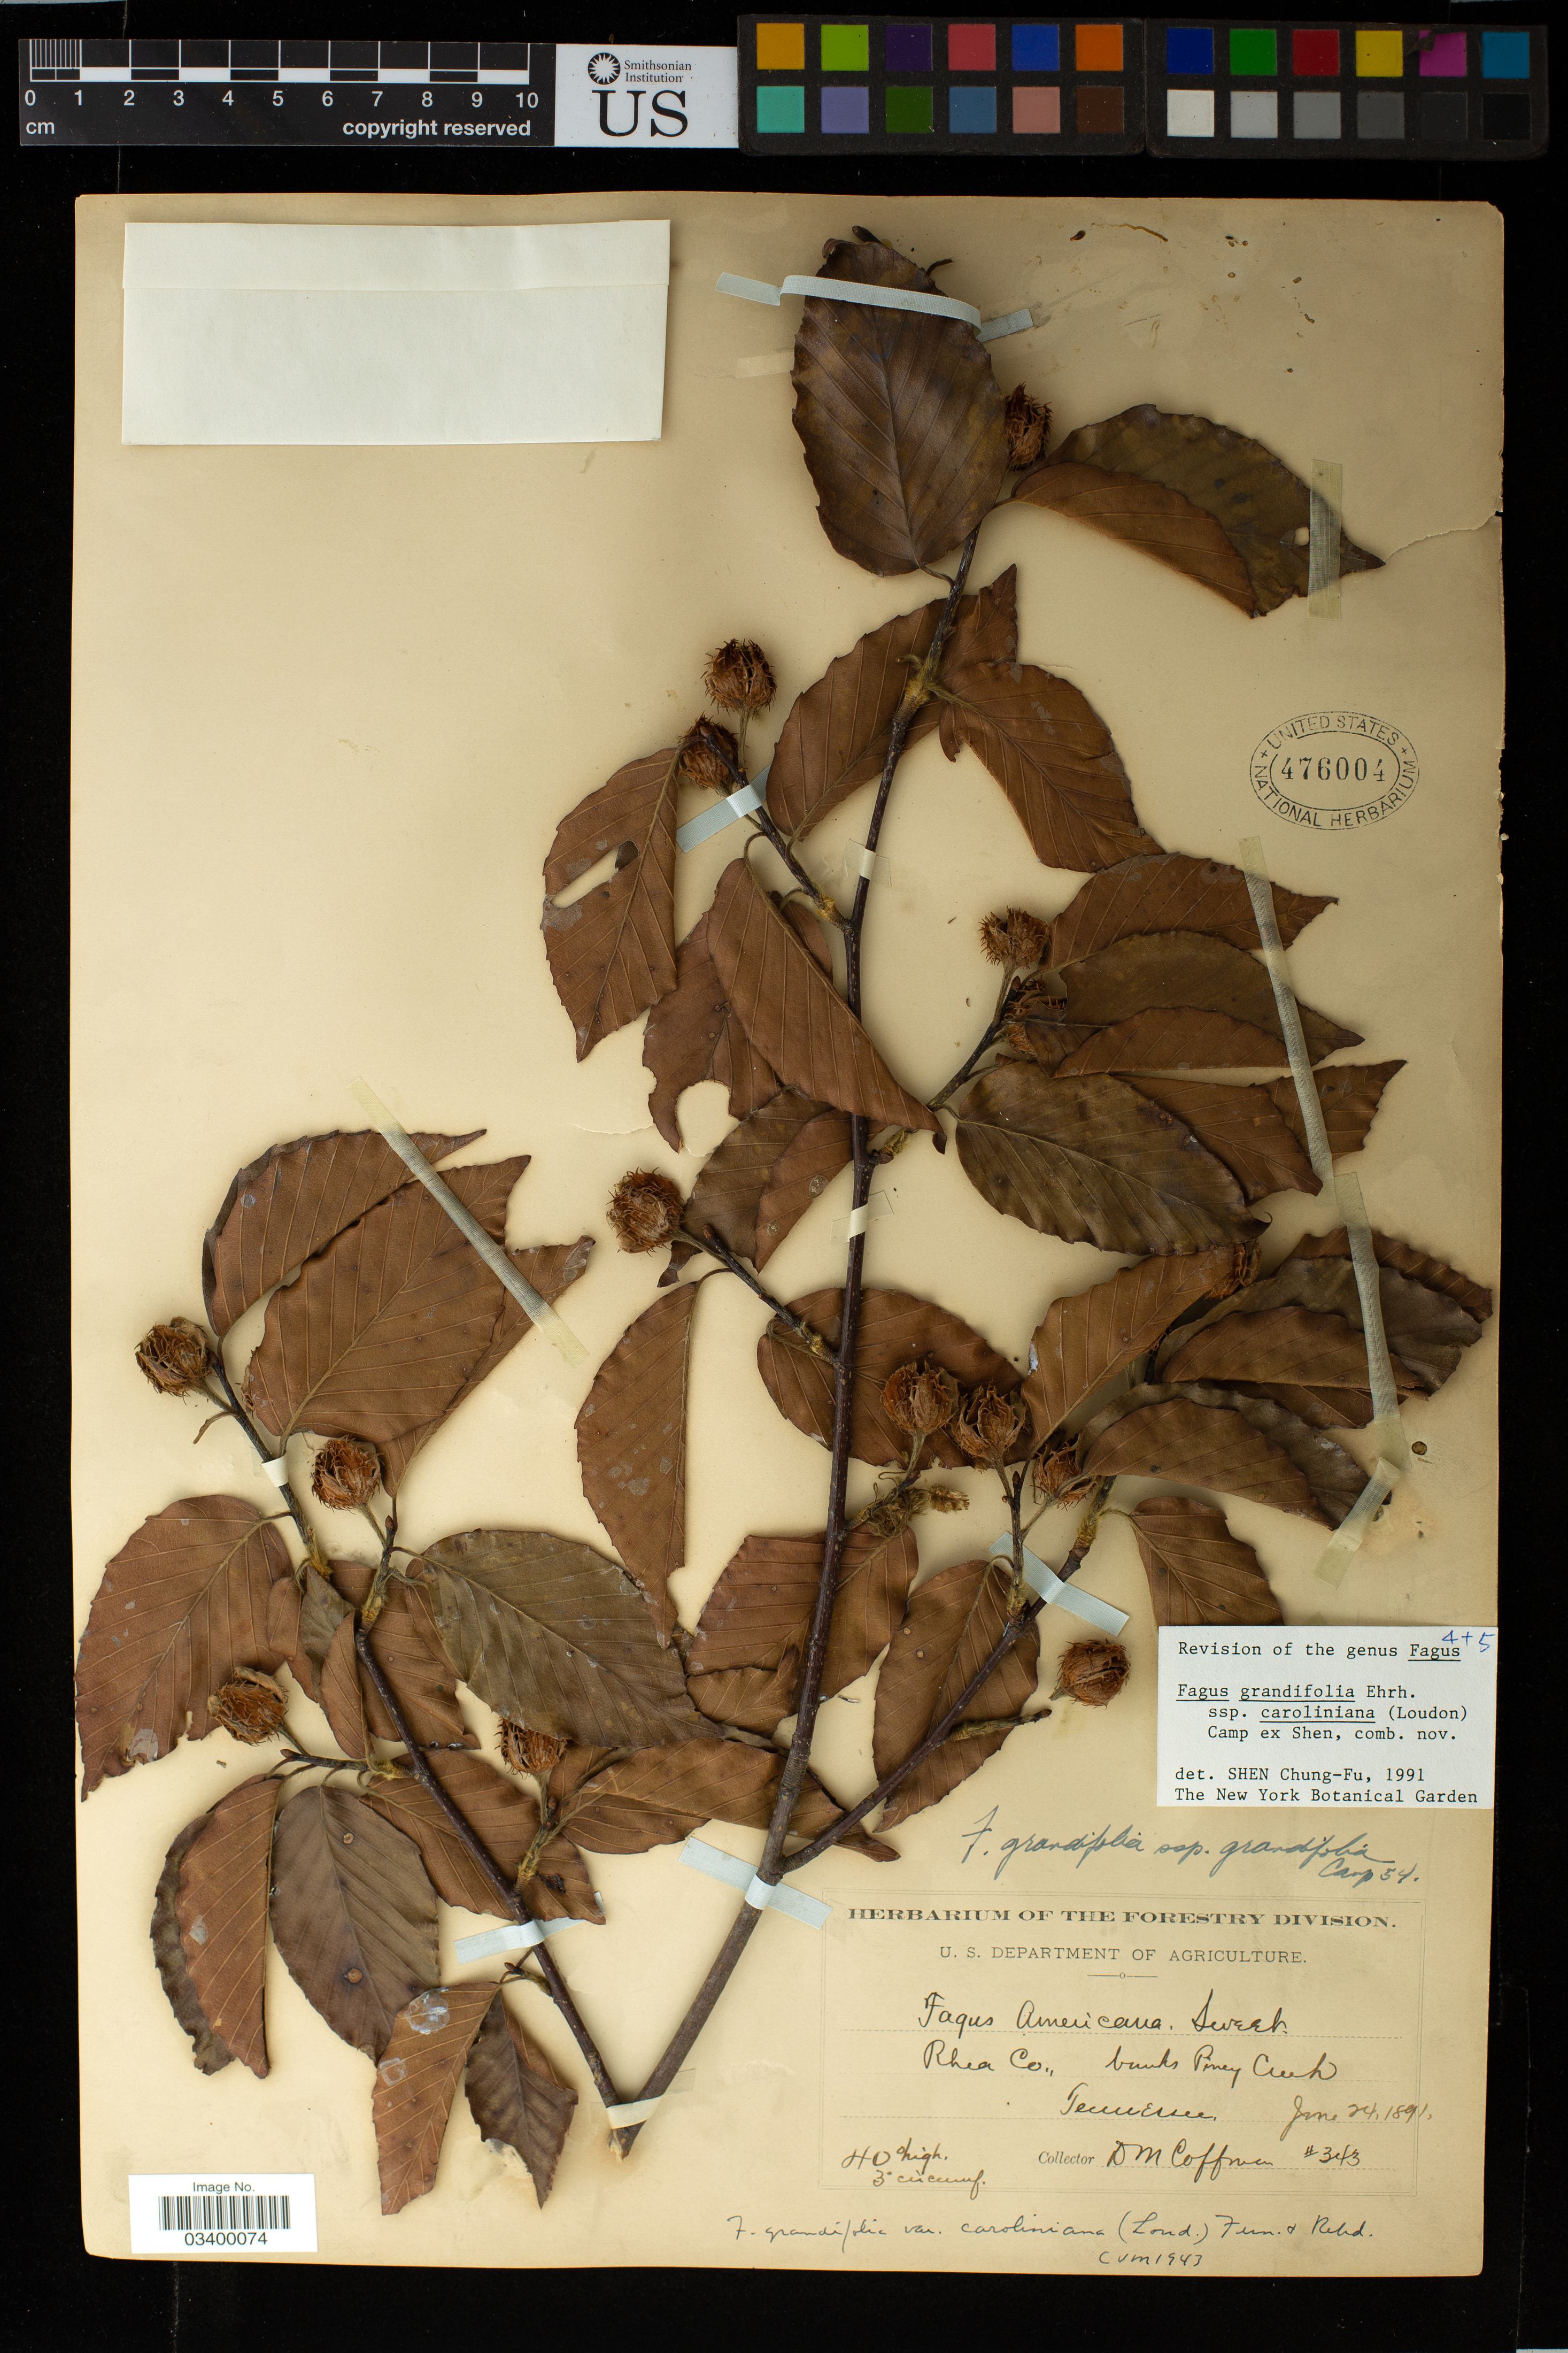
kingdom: Plantae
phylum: Tracheophyta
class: Magnoliopsida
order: Fagales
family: Fagaceae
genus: Fagus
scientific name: Fagus grandifolia subsp. caroliniana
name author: (Loudon) Fernald & Rehder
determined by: Shen, Chung-Fu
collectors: D. M. Coffman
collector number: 343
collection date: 1891-06-24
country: United States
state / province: Tennessee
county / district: Rhea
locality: Piney Creek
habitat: banks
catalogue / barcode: US 476004